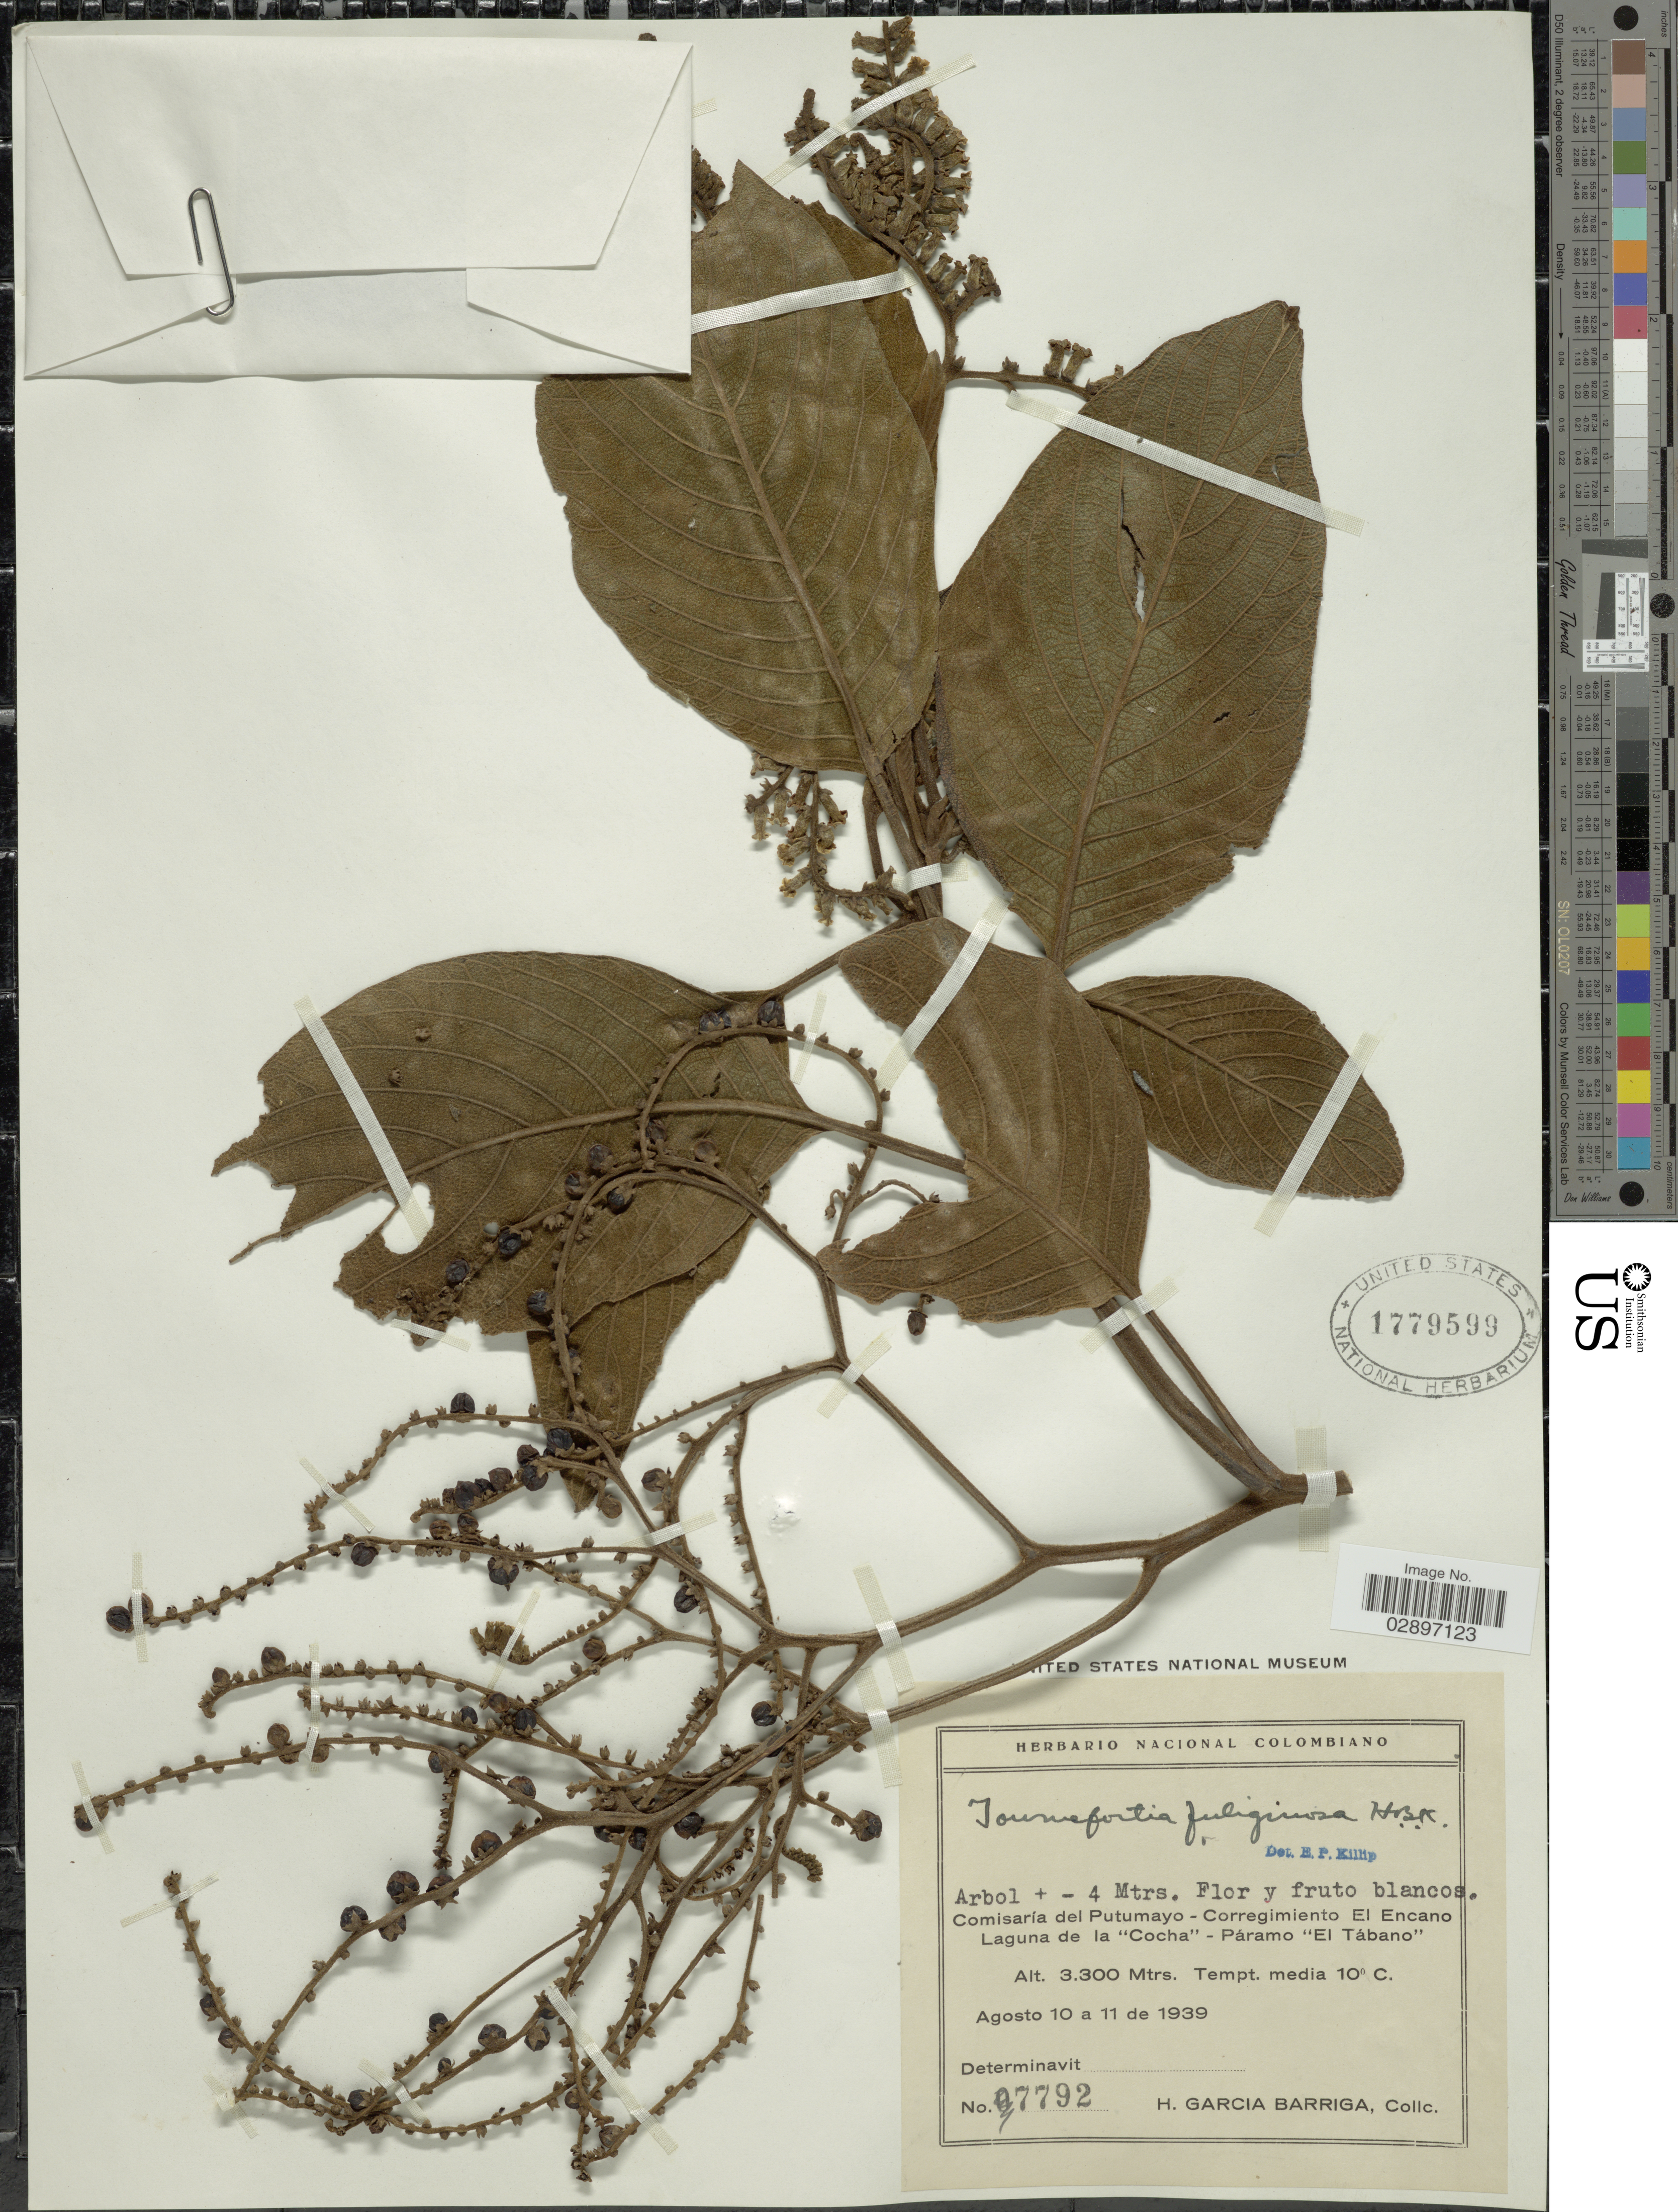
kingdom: Plantae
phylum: Tracheophyta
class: Magnoliopsida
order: Boraginales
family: Heliotropiaceae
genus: Tournefortia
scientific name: Tournefortia fuliginosa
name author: Kunth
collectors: H. García Barriga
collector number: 7792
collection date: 1939-08-10/1939-08-11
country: Colombia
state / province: Putumayo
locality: Comisaría del Putumayo - Corregimiento El Encano Laguna de la "Cocha"- Páramo "El Tábano".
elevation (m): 3300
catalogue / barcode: US 1779599